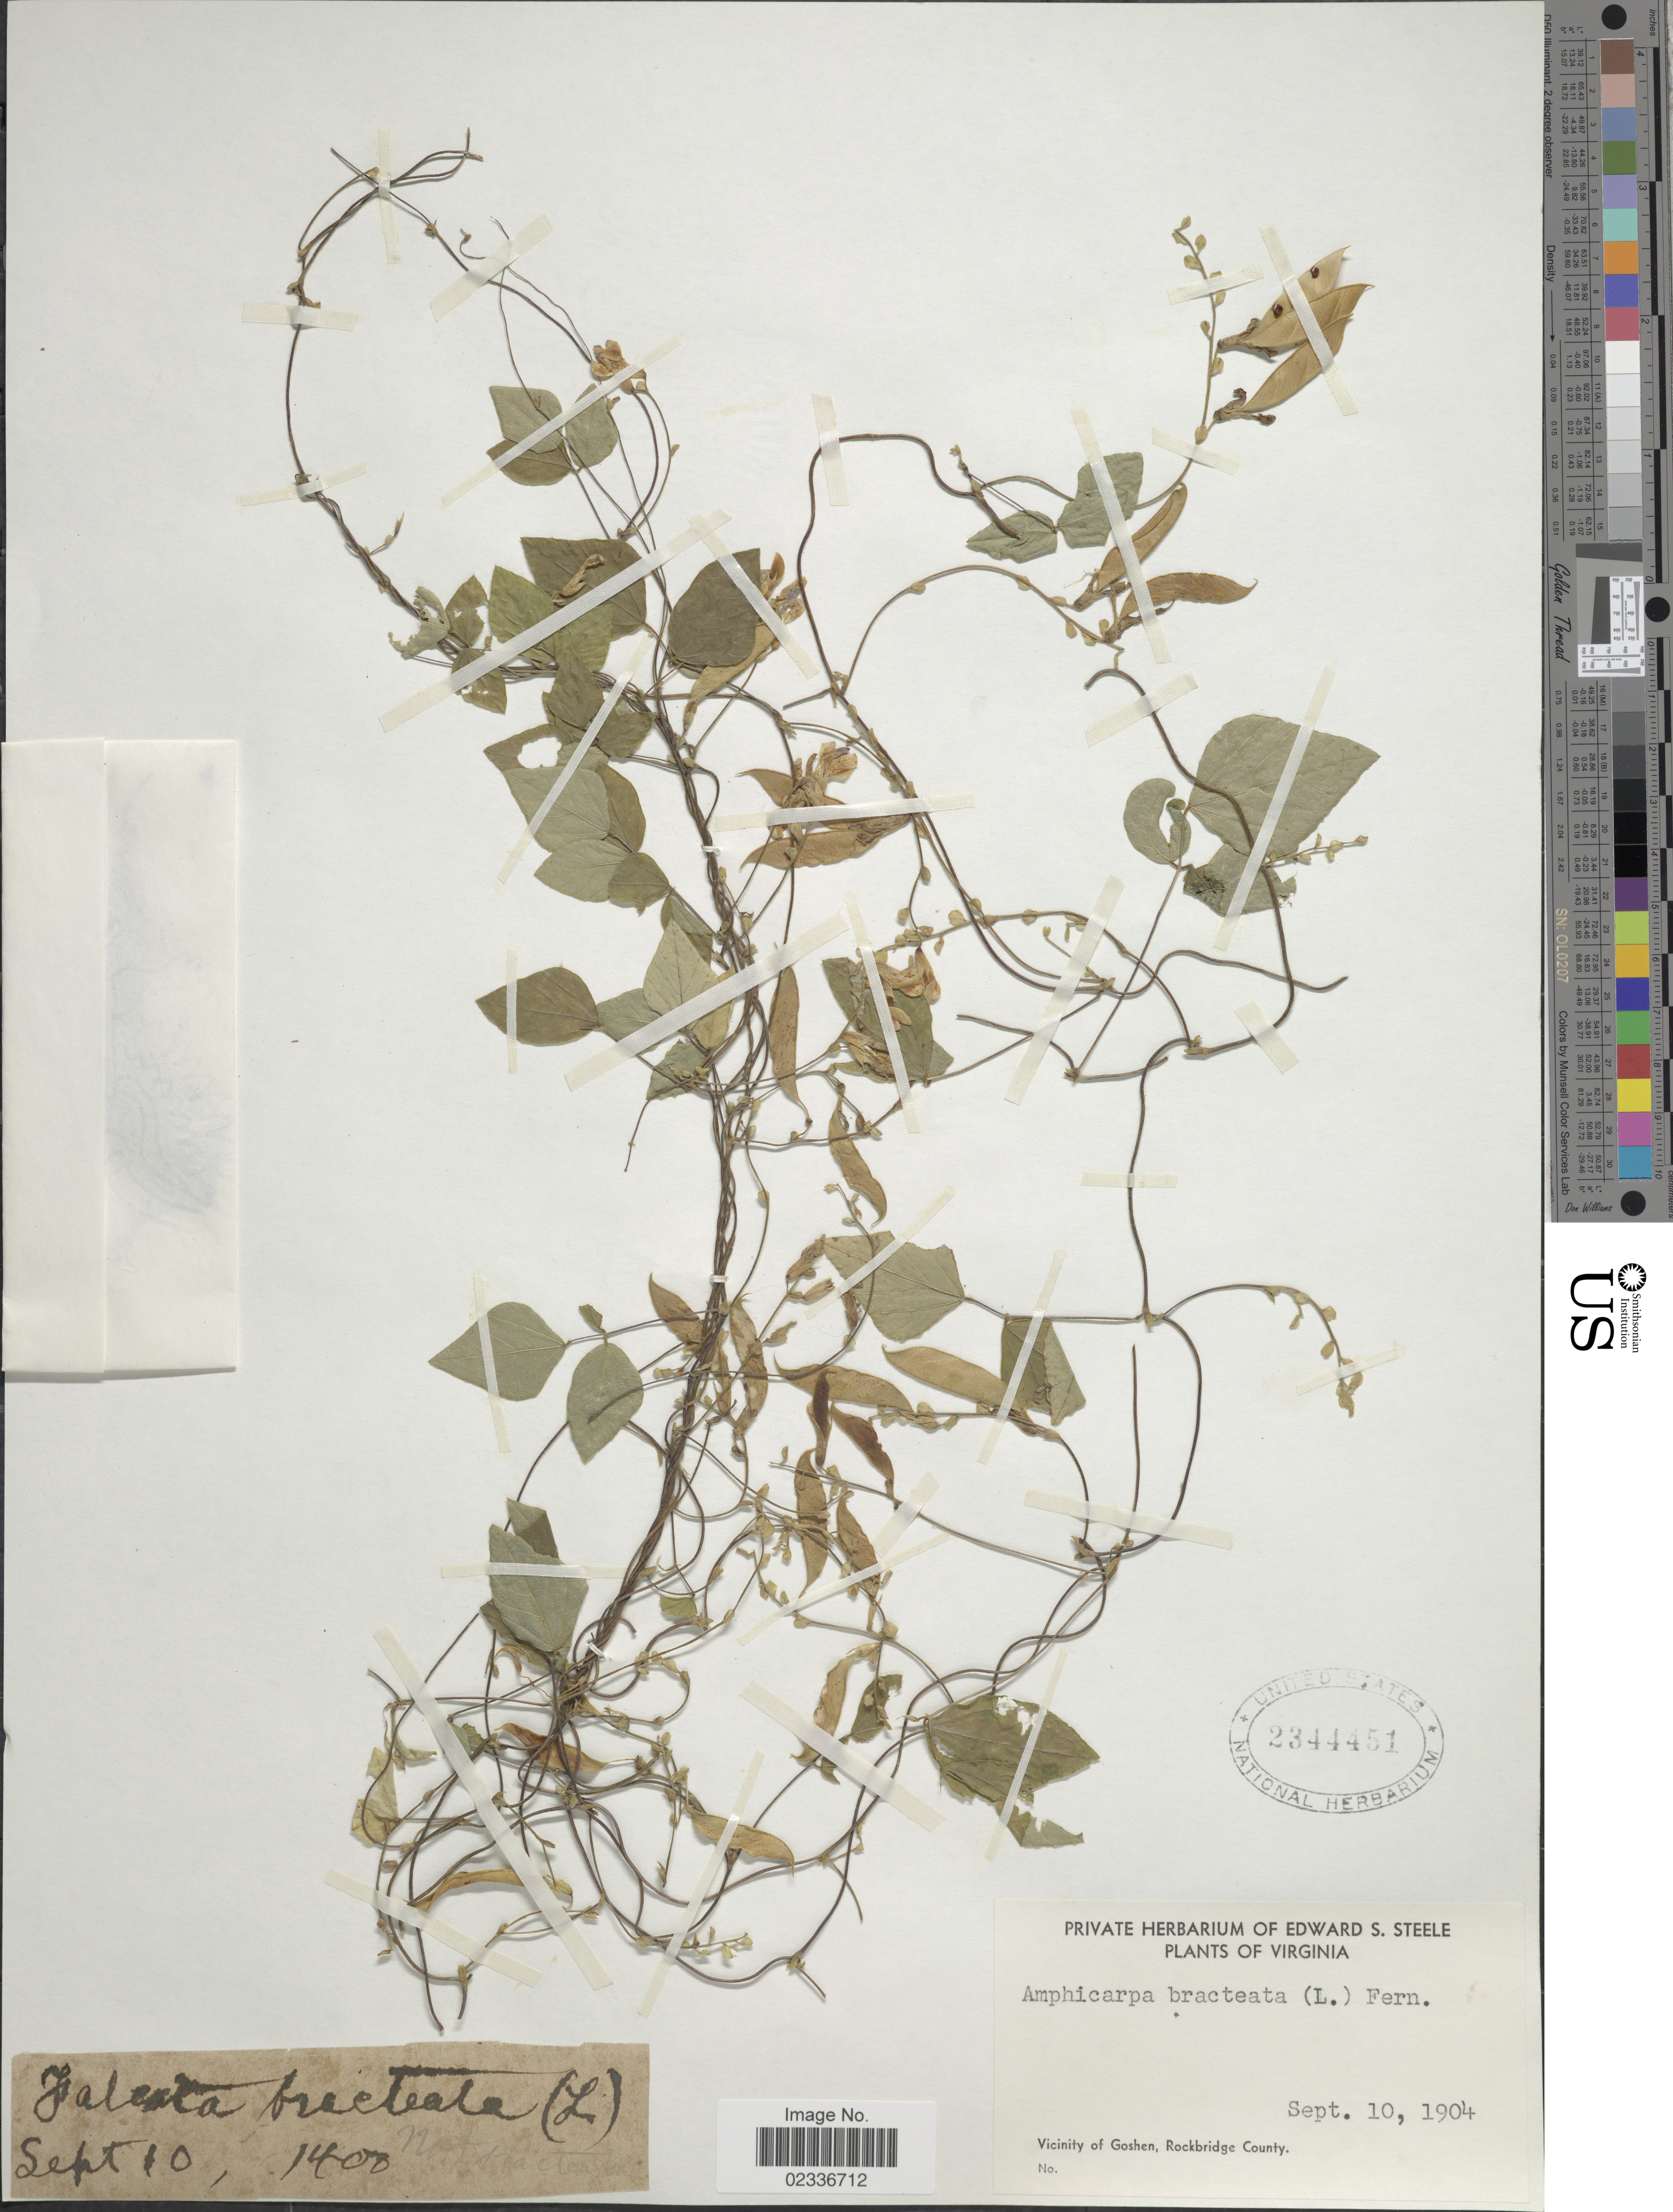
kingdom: Plantae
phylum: Tracheophyta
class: Magnoliopsida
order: Fabales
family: Fabaceae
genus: Amphicarpaea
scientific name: Amphicarpaea bracteata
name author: (L.) Fernald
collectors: ex herb. Edward S. Steele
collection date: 1904-09-10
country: United States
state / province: Virginia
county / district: Rockbridge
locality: Vicinity of Goshen, Rockbridge County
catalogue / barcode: US 2344451